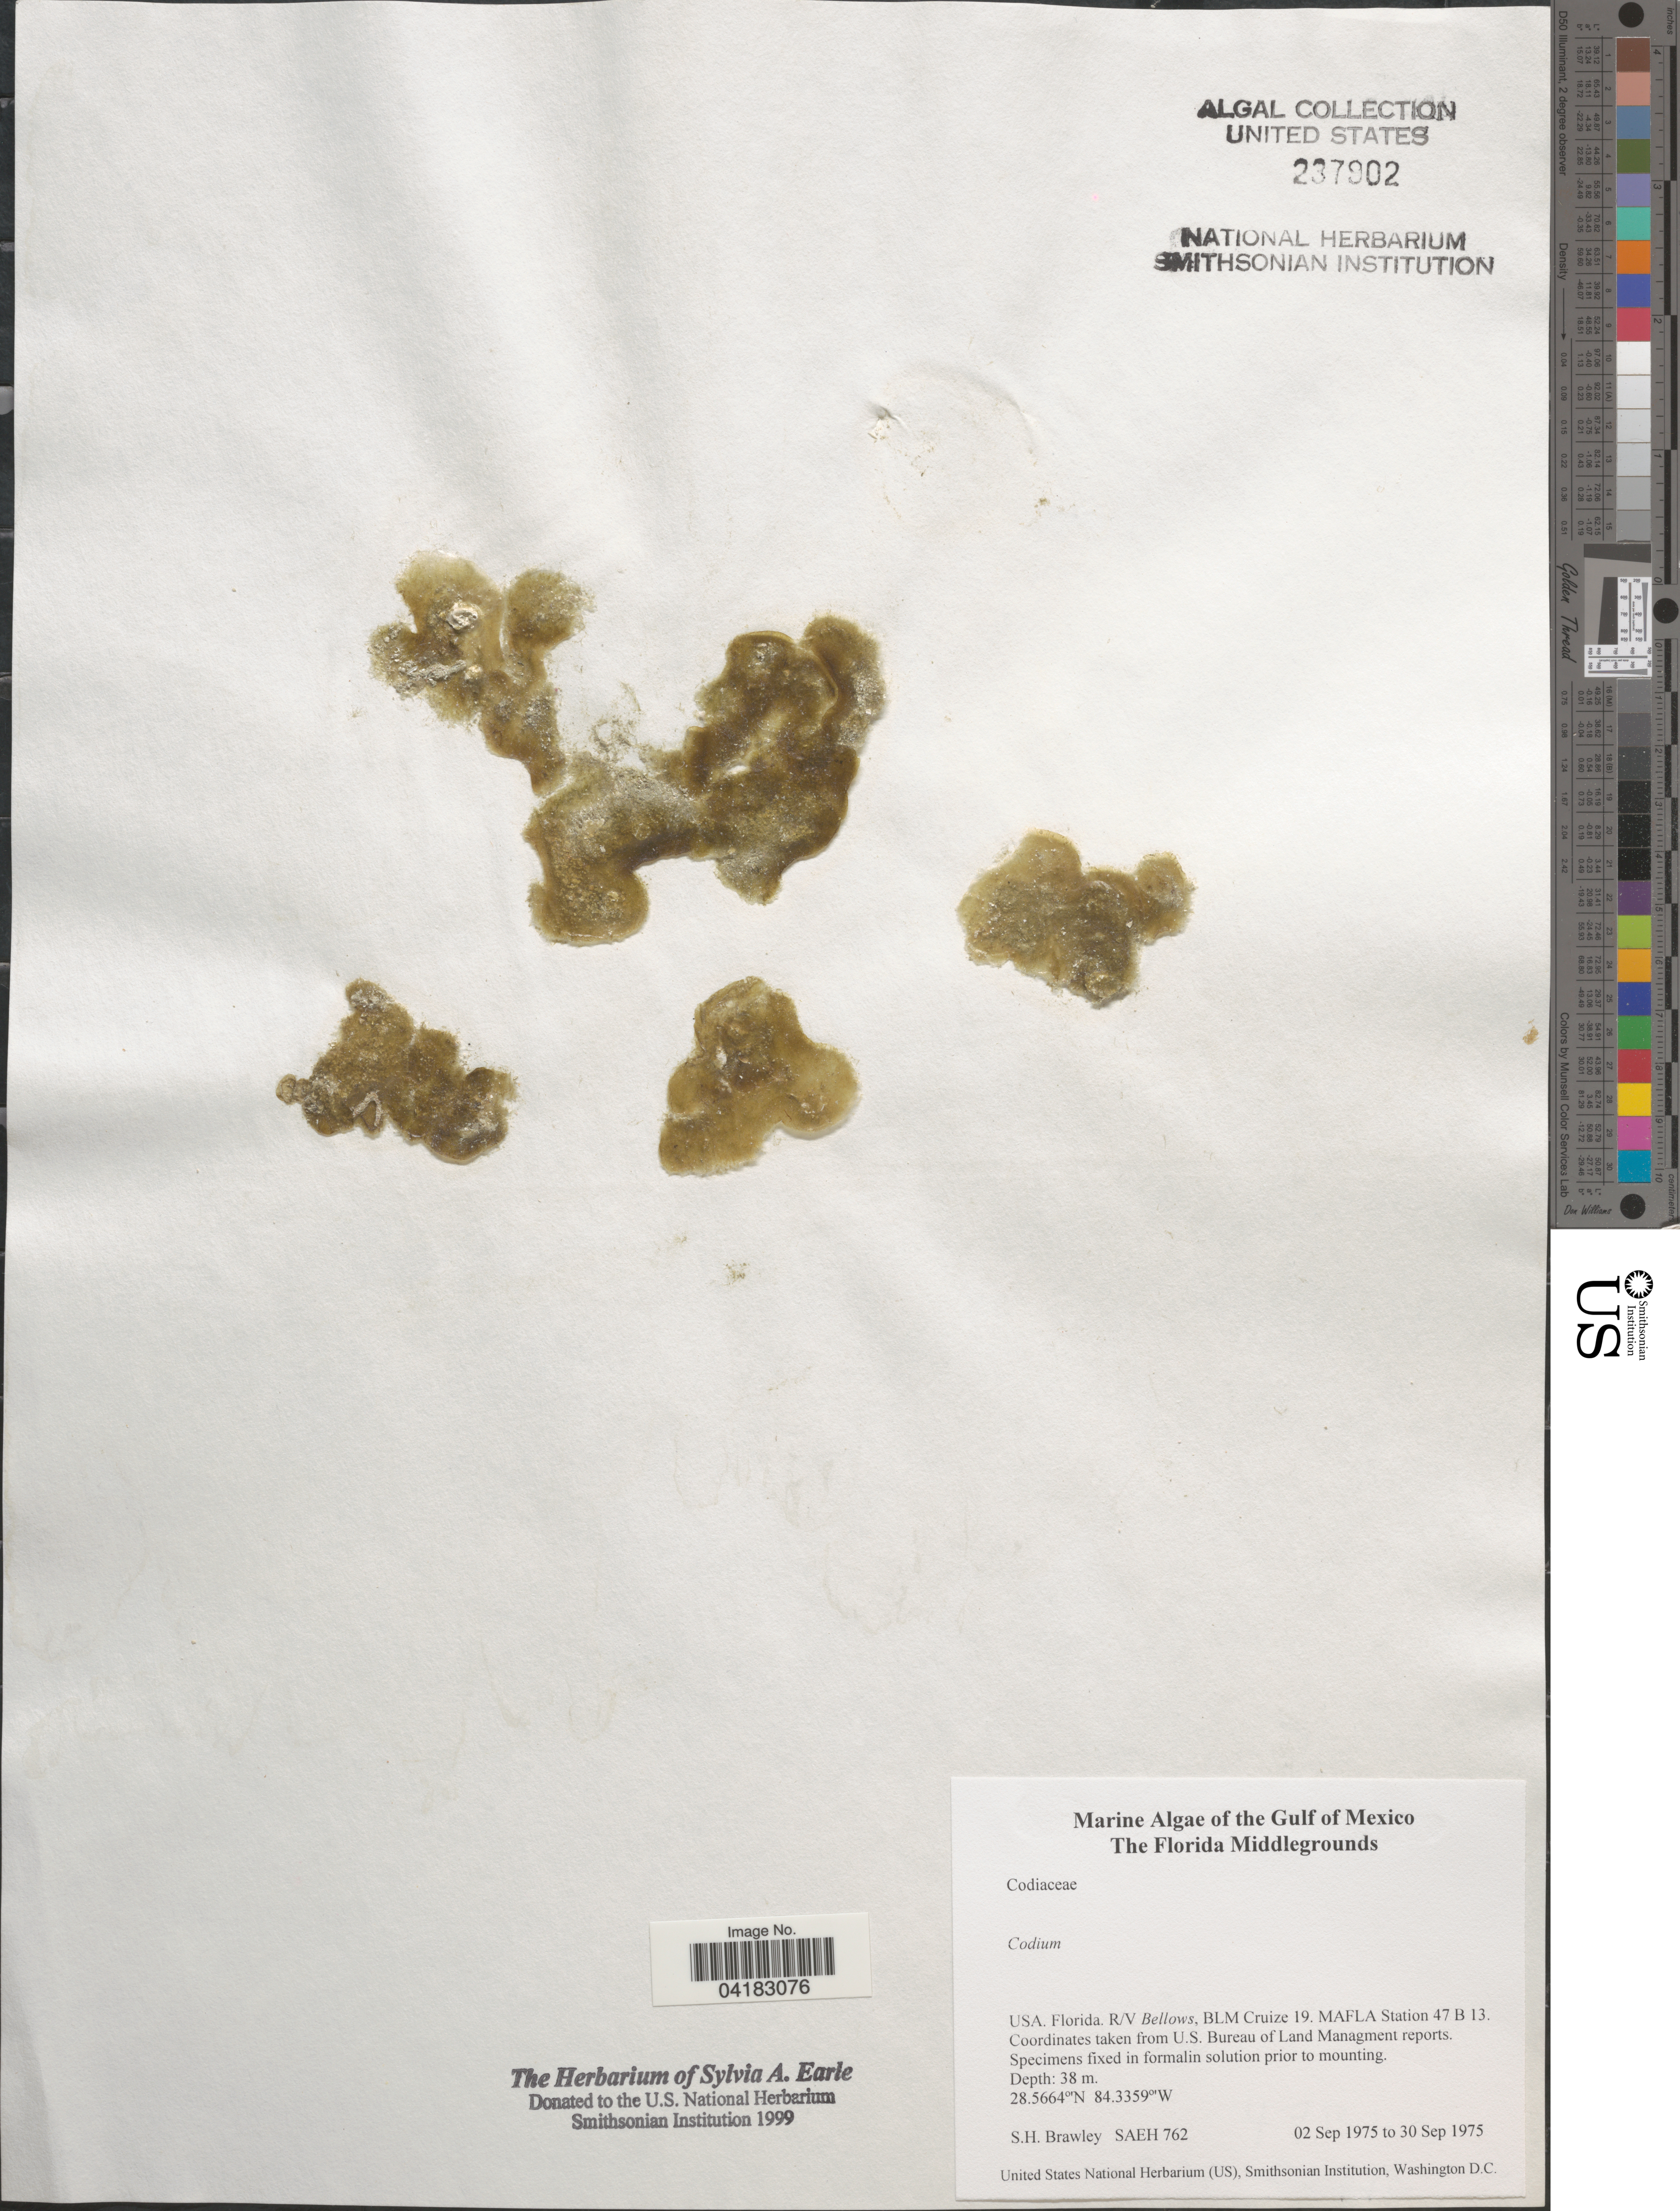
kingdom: Plantae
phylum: Chlorophyta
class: Ulvophyceae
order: Bryopsidales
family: Codiaceae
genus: Codium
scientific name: Codium sp.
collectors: S. Brawley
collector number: SAEH762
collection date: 1975-09-02/1975-09-30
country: United States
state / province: Florida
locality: Gulf of Mexico. The Florida Middlegrounds. R/V Bellows, BLM Cruize 19. MAFLA Station 47 B 13.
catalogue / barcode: US 237902